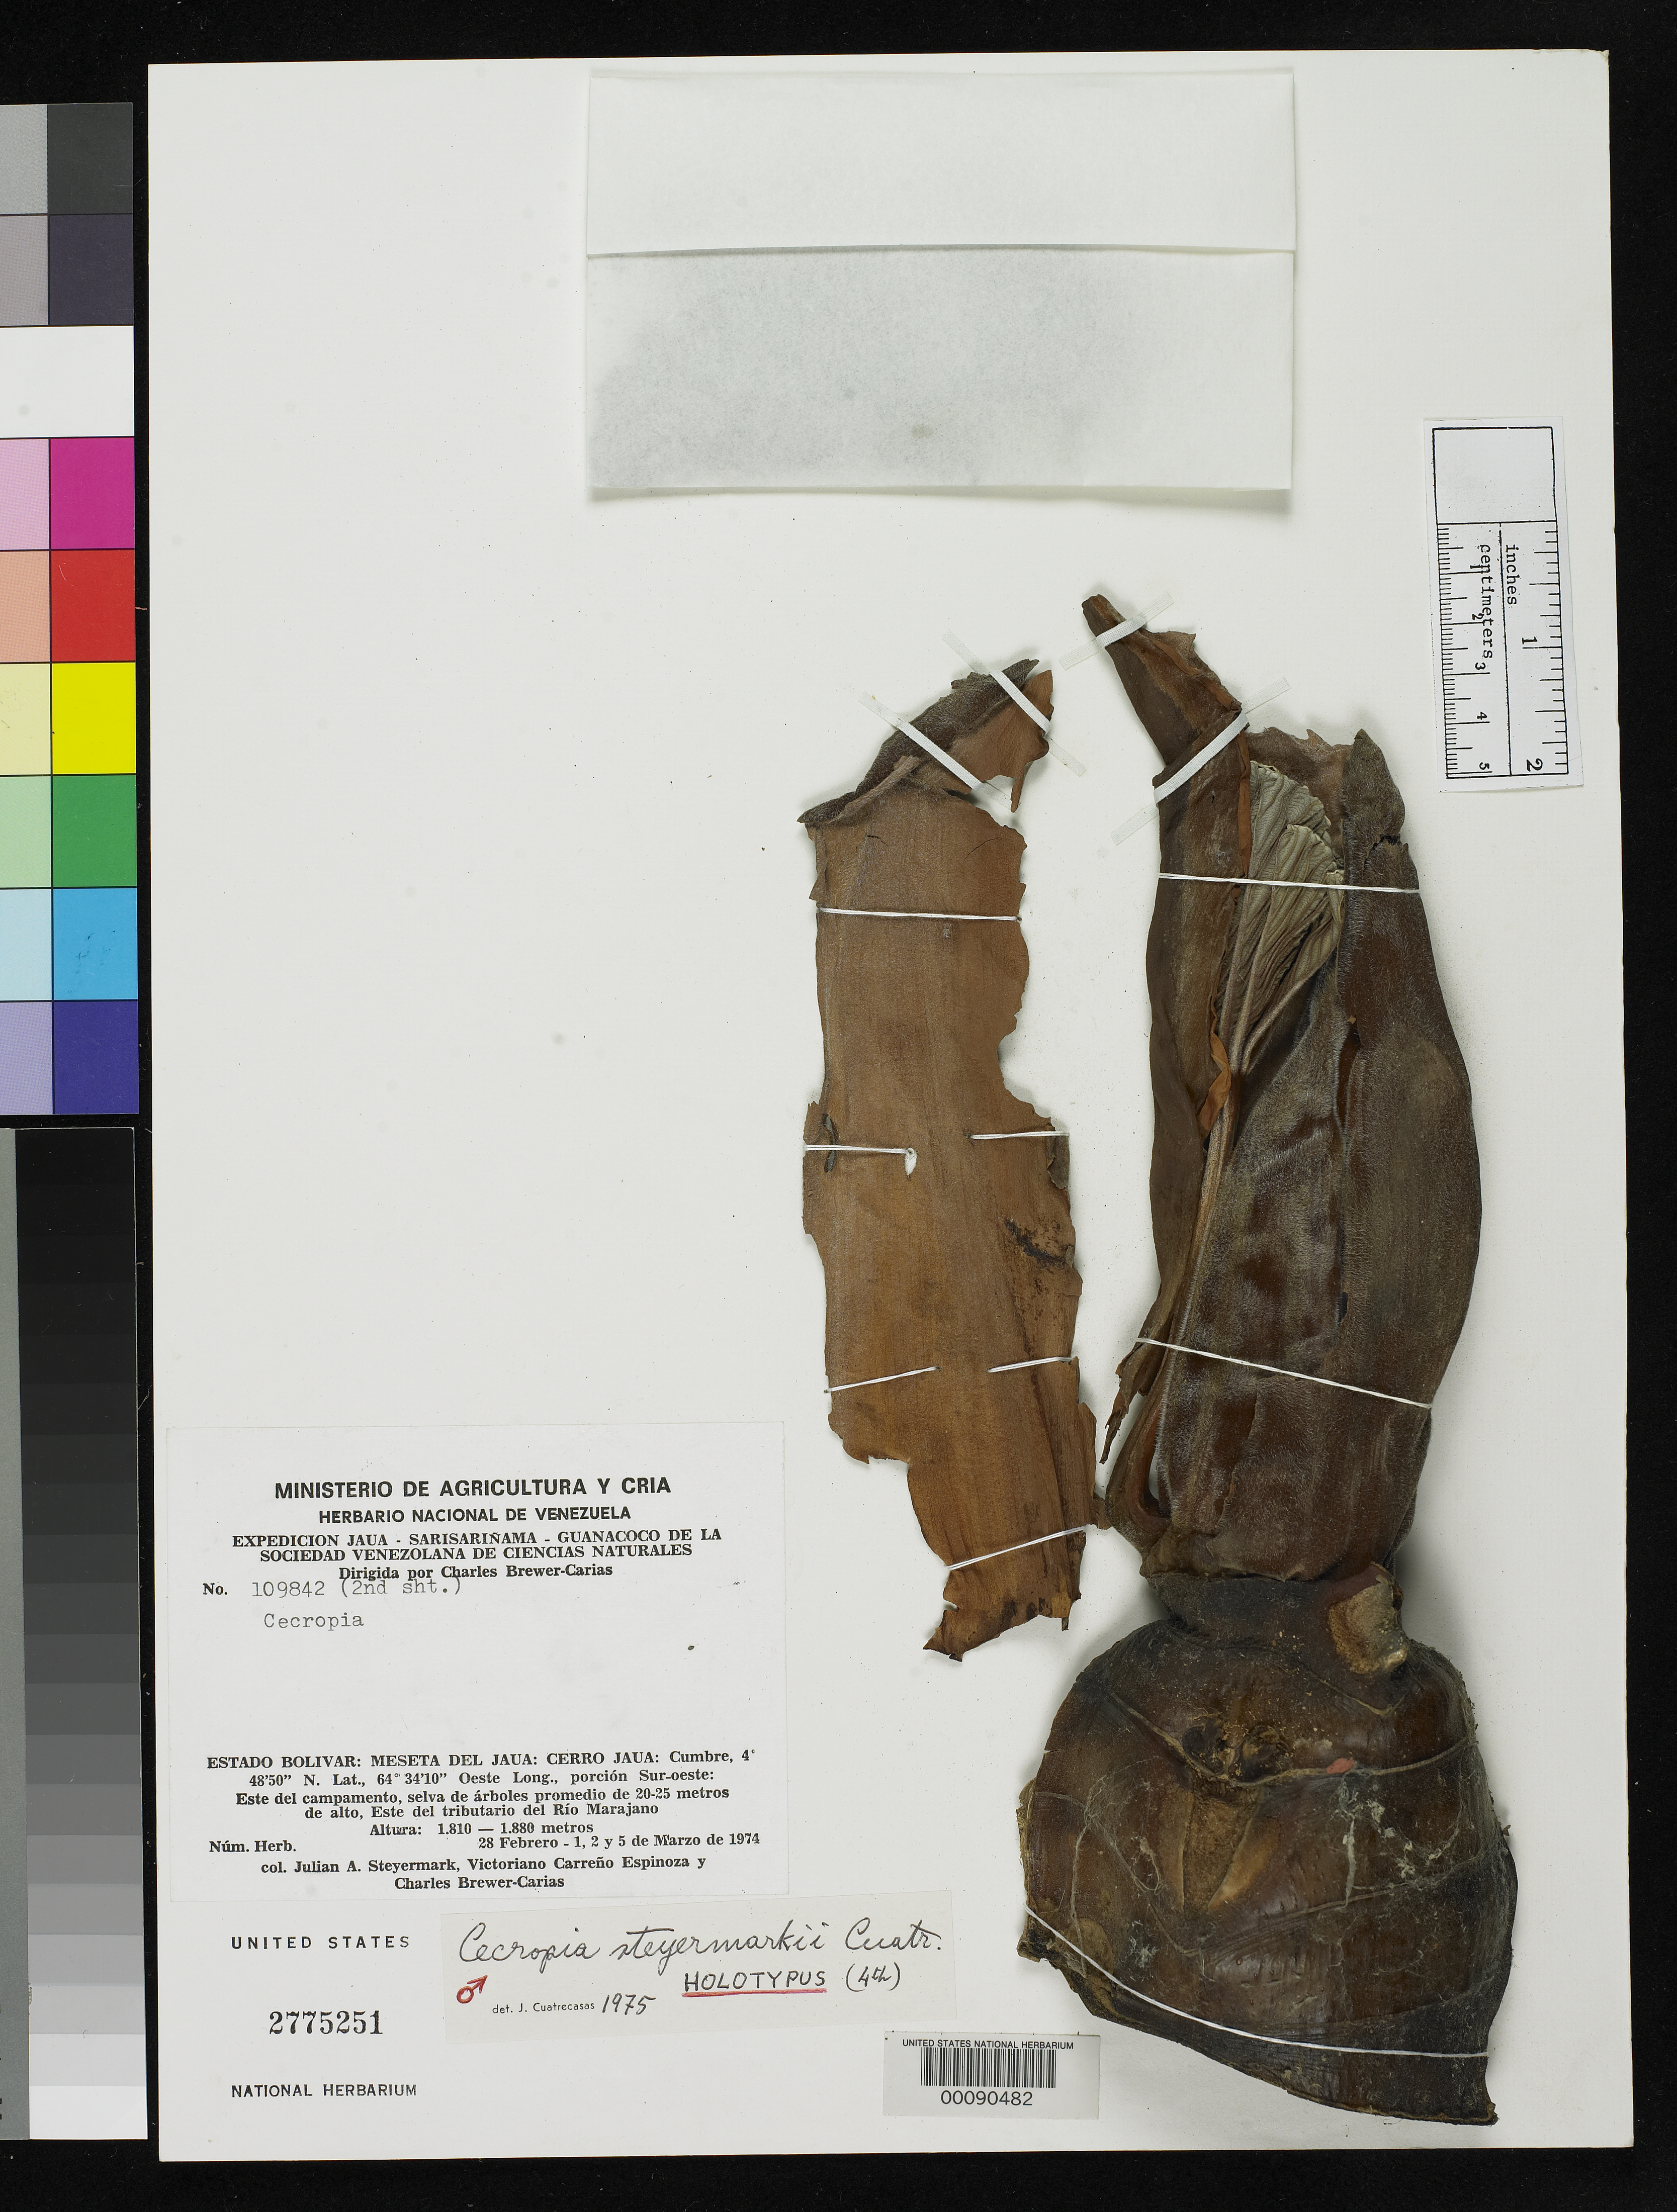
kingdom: Plantae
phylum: Tracheophyta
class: Magnoliopsida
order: Rosales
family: Urticaceae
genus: Cecropia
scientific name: Cecropia steyermarkii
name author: Cuatrec.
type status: Holotype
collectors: J. Steyermark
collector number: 109842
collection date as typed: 28 Feb 1974 to 05 Mar 1974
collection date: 1974-02-28/1974-03-05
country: Venezuela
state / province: Bolivar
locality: Cerro Jaua.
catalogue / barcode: US 2775251